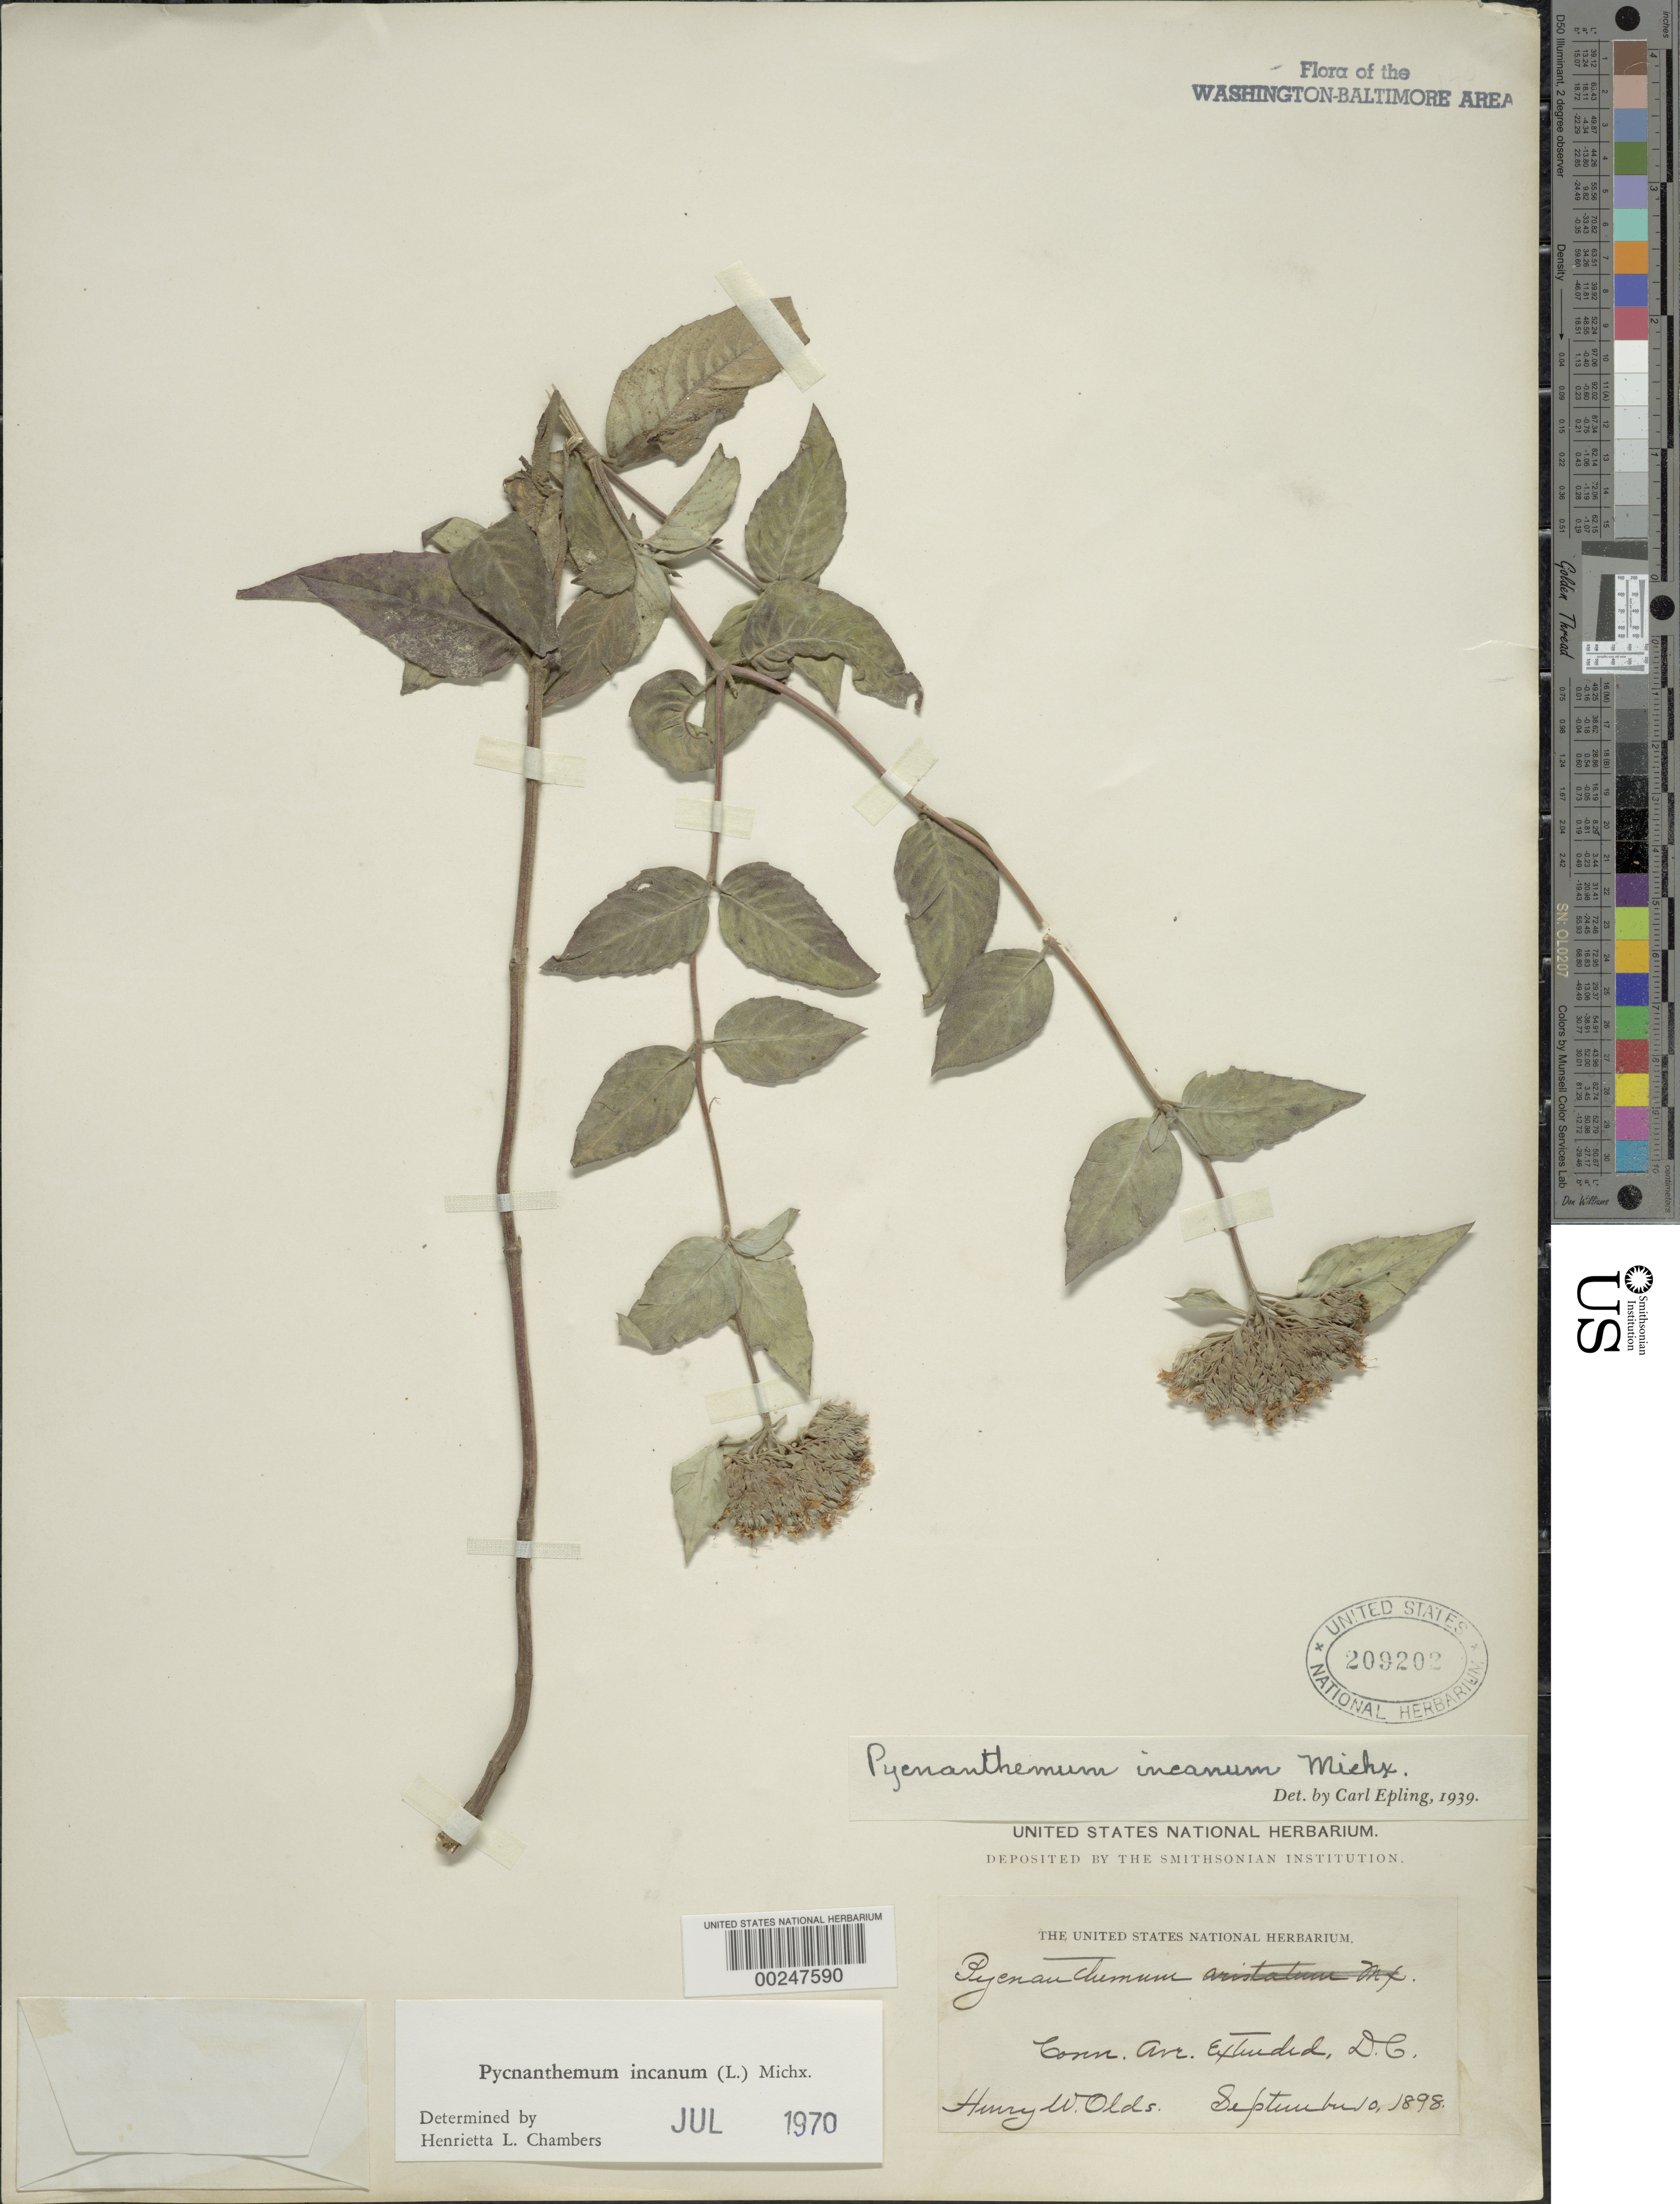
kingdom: Plantae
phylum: Tracheophyta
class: Magnoliopsida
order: Lamiales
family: Lamiaceae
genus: Pycnanthemum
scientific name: Pycnanthemum incanum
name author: (L.) Michx.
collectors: H. W. Olds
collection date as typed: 10 Sep 1898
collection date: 1898-09-10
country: United States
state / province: District of Columbia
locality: Connecticut Ave. extended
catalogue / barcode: US 209202